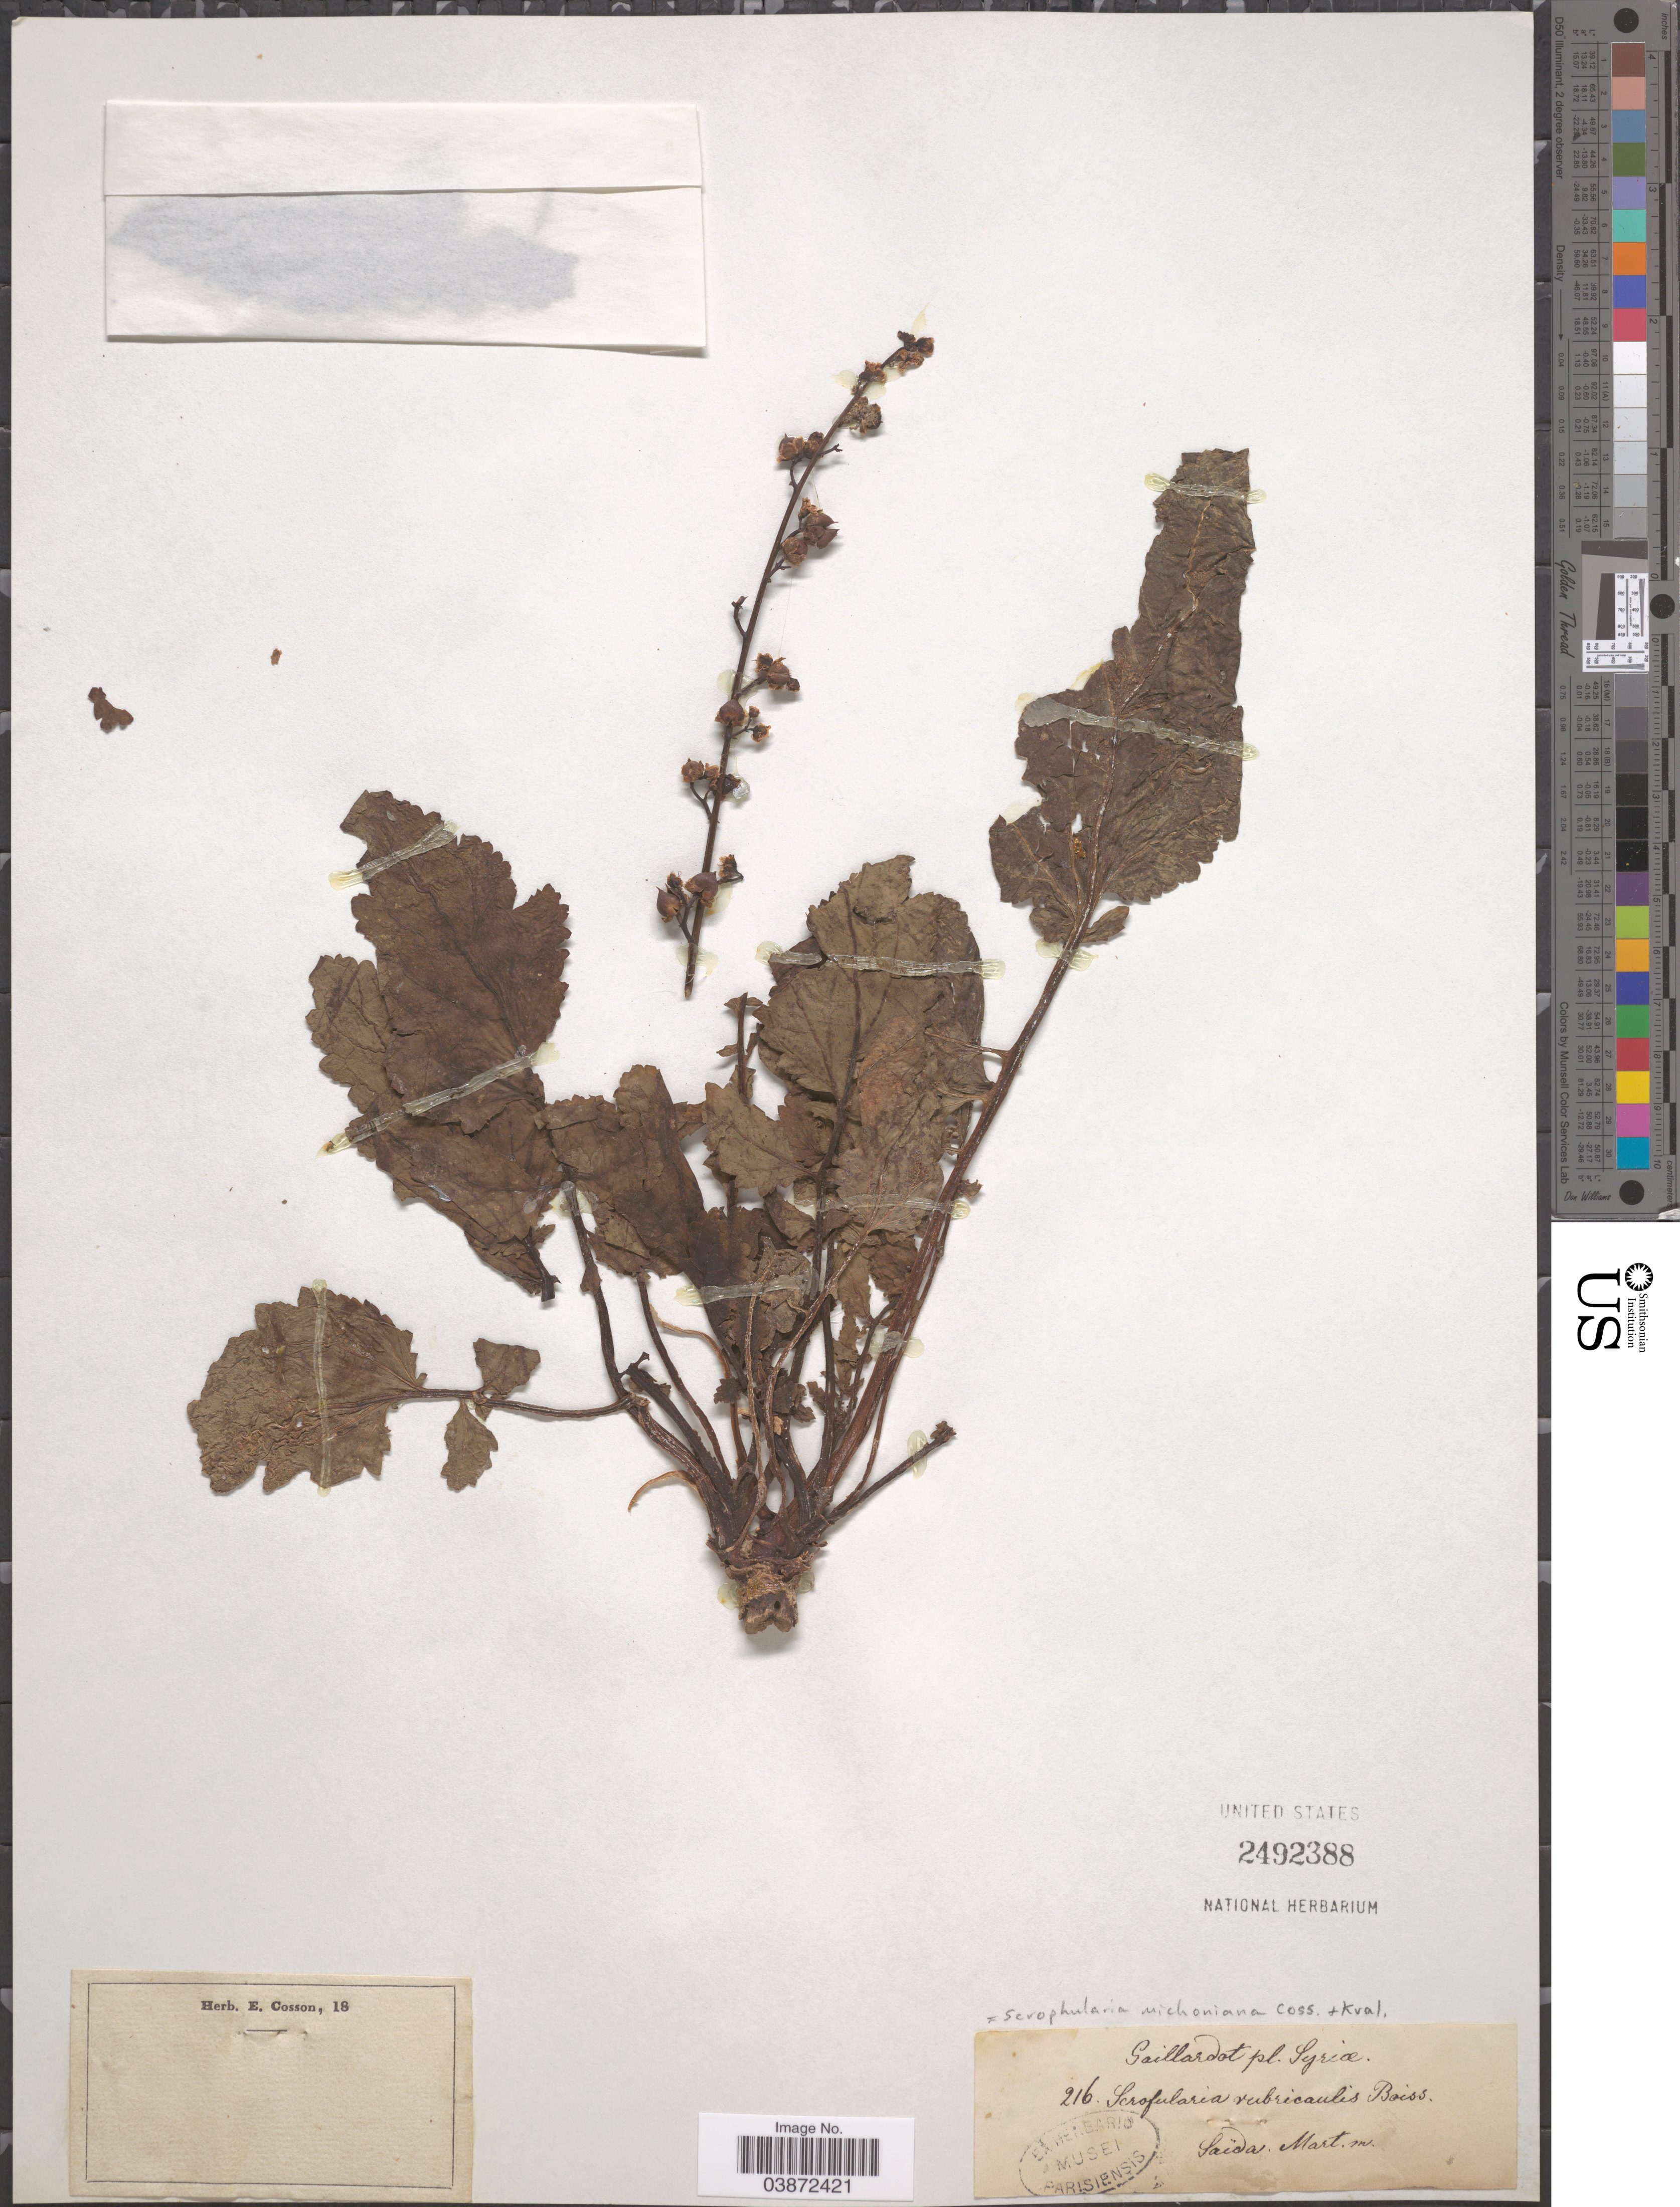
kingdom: Plantae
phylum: Tracheophyta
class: Magnoliopsida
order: Lamiales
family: Scrophulariaceae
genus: Scrophularia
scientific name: Scrophularia michoniana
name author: Coss. & Kralik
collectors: Gaillard, --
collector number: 216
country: Syria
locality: Syriæ. Saïda.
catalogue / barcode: US 2492388